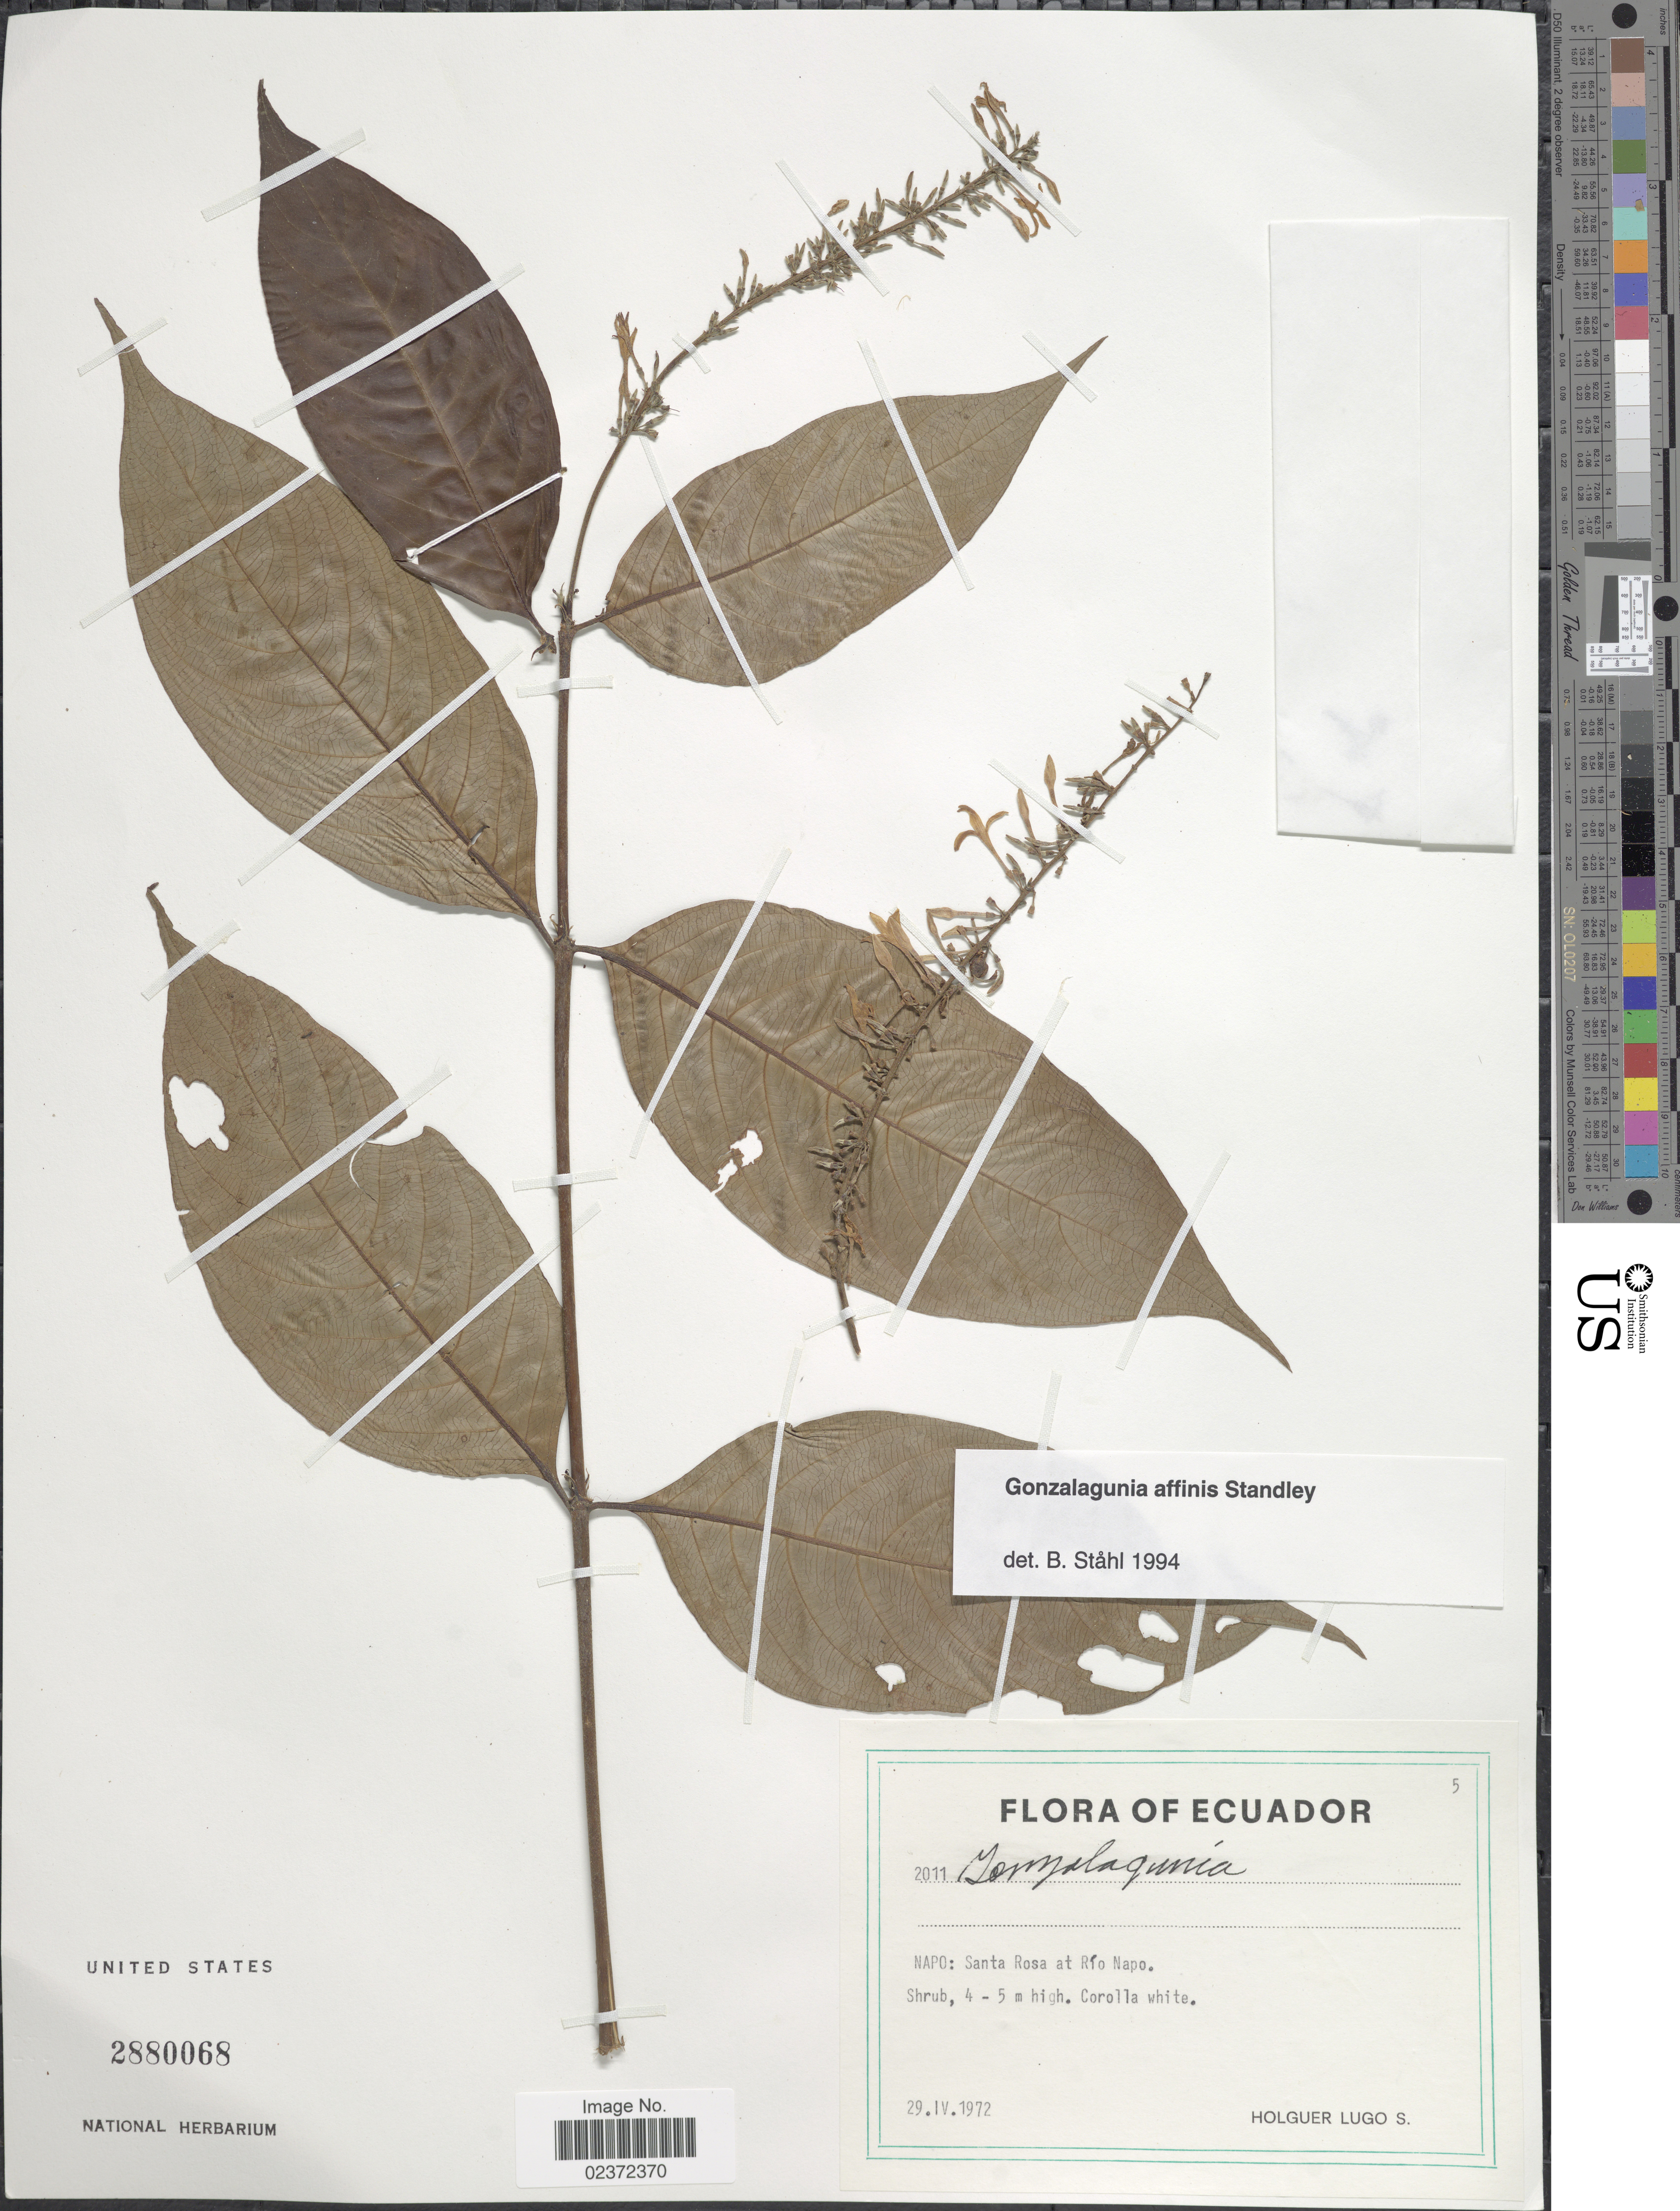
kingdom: Plantae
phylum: Tracheophyta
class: Magnoliopsida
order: Gentianales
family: Rubiaceae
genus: Gonzalagunia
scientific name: Gonzalagunia affinis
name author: Standl. ex Steyerm.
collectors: H. Lugo S.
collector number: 2011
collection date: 1972-04-29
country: Ecuador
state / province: Napo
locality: Santa Rosa at Río Napo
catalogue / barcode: US 2880068